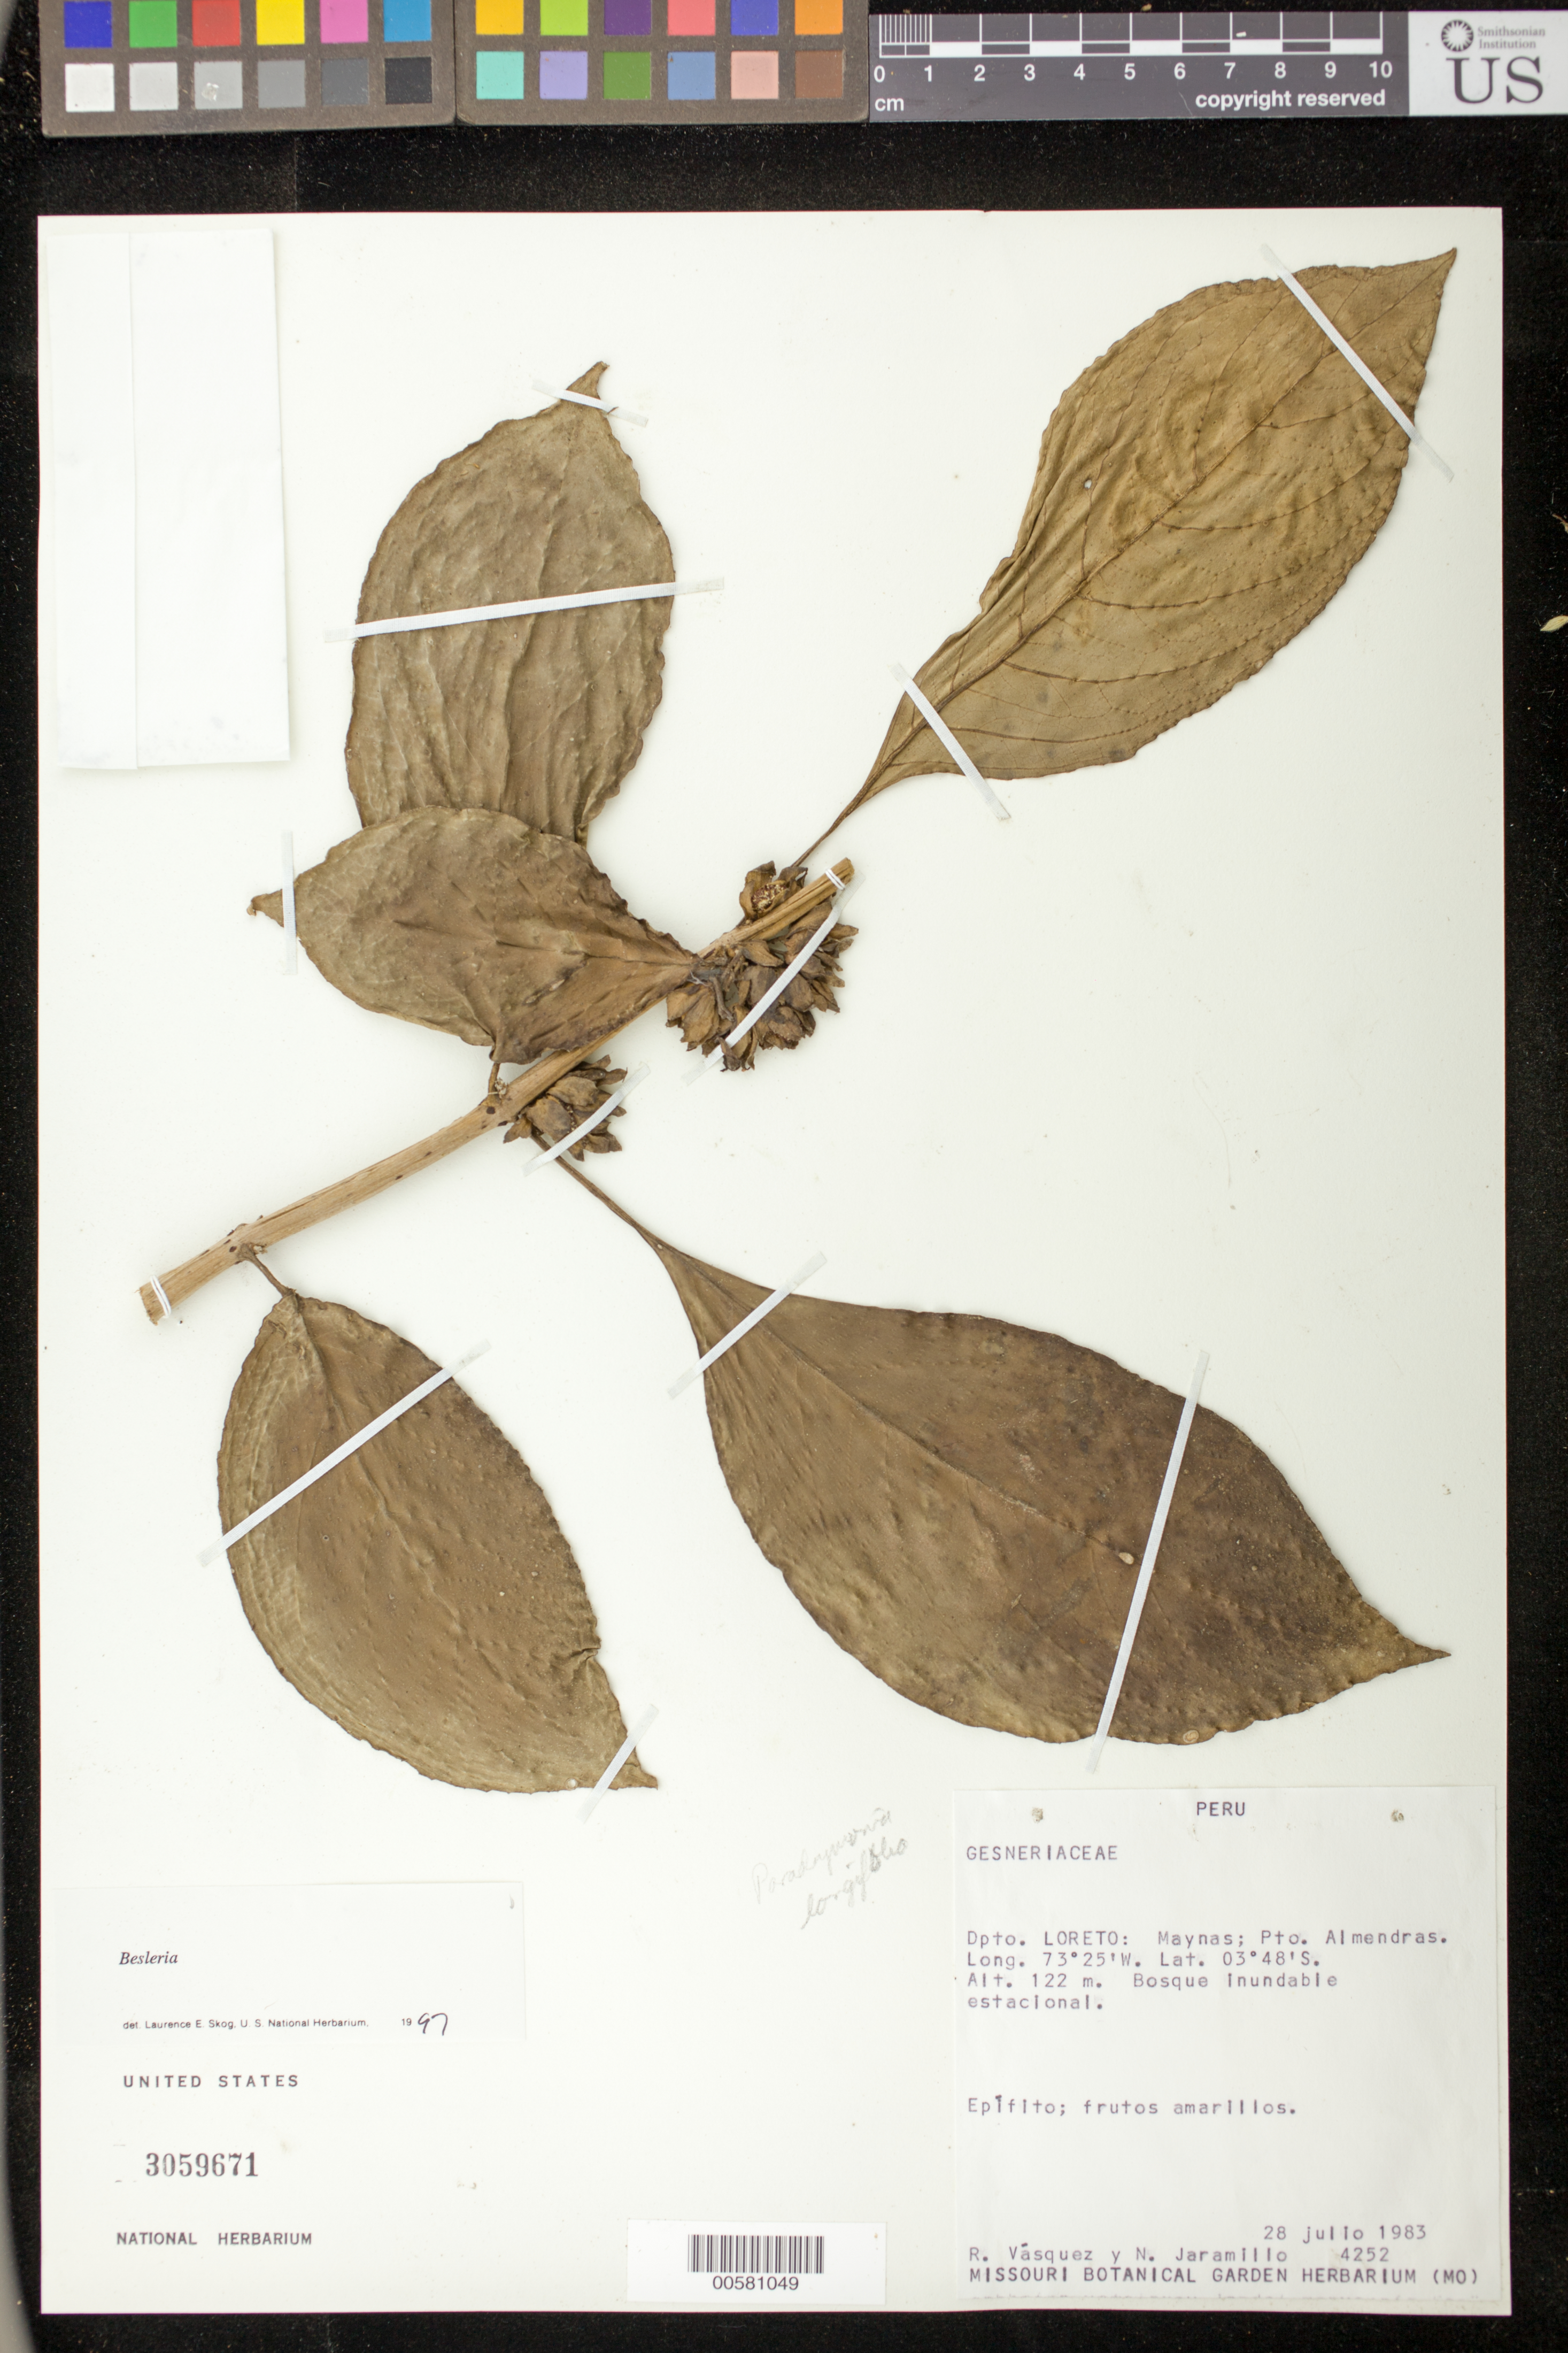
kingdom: Plantae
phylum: Tracheophyta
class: Magnoliopsida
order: Lamiales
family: Gesneriaceae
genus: Paradrymonia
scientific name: Paradrymonia longifolia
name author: (Poepp.) Wiehler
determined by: Clark, J. L., (SEL), The Marie Selby Botanical Garden (UNITED STATES)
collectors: R. Vásquez & N. Jaramillo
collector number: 4252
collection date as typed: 28 Jul 1983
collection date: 1983-07-28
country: Peru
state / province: Loreto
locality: Prov. Maynas; Pto. Almendras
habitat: Bosque inundable estacional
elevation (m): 122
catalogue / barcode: US 3059671